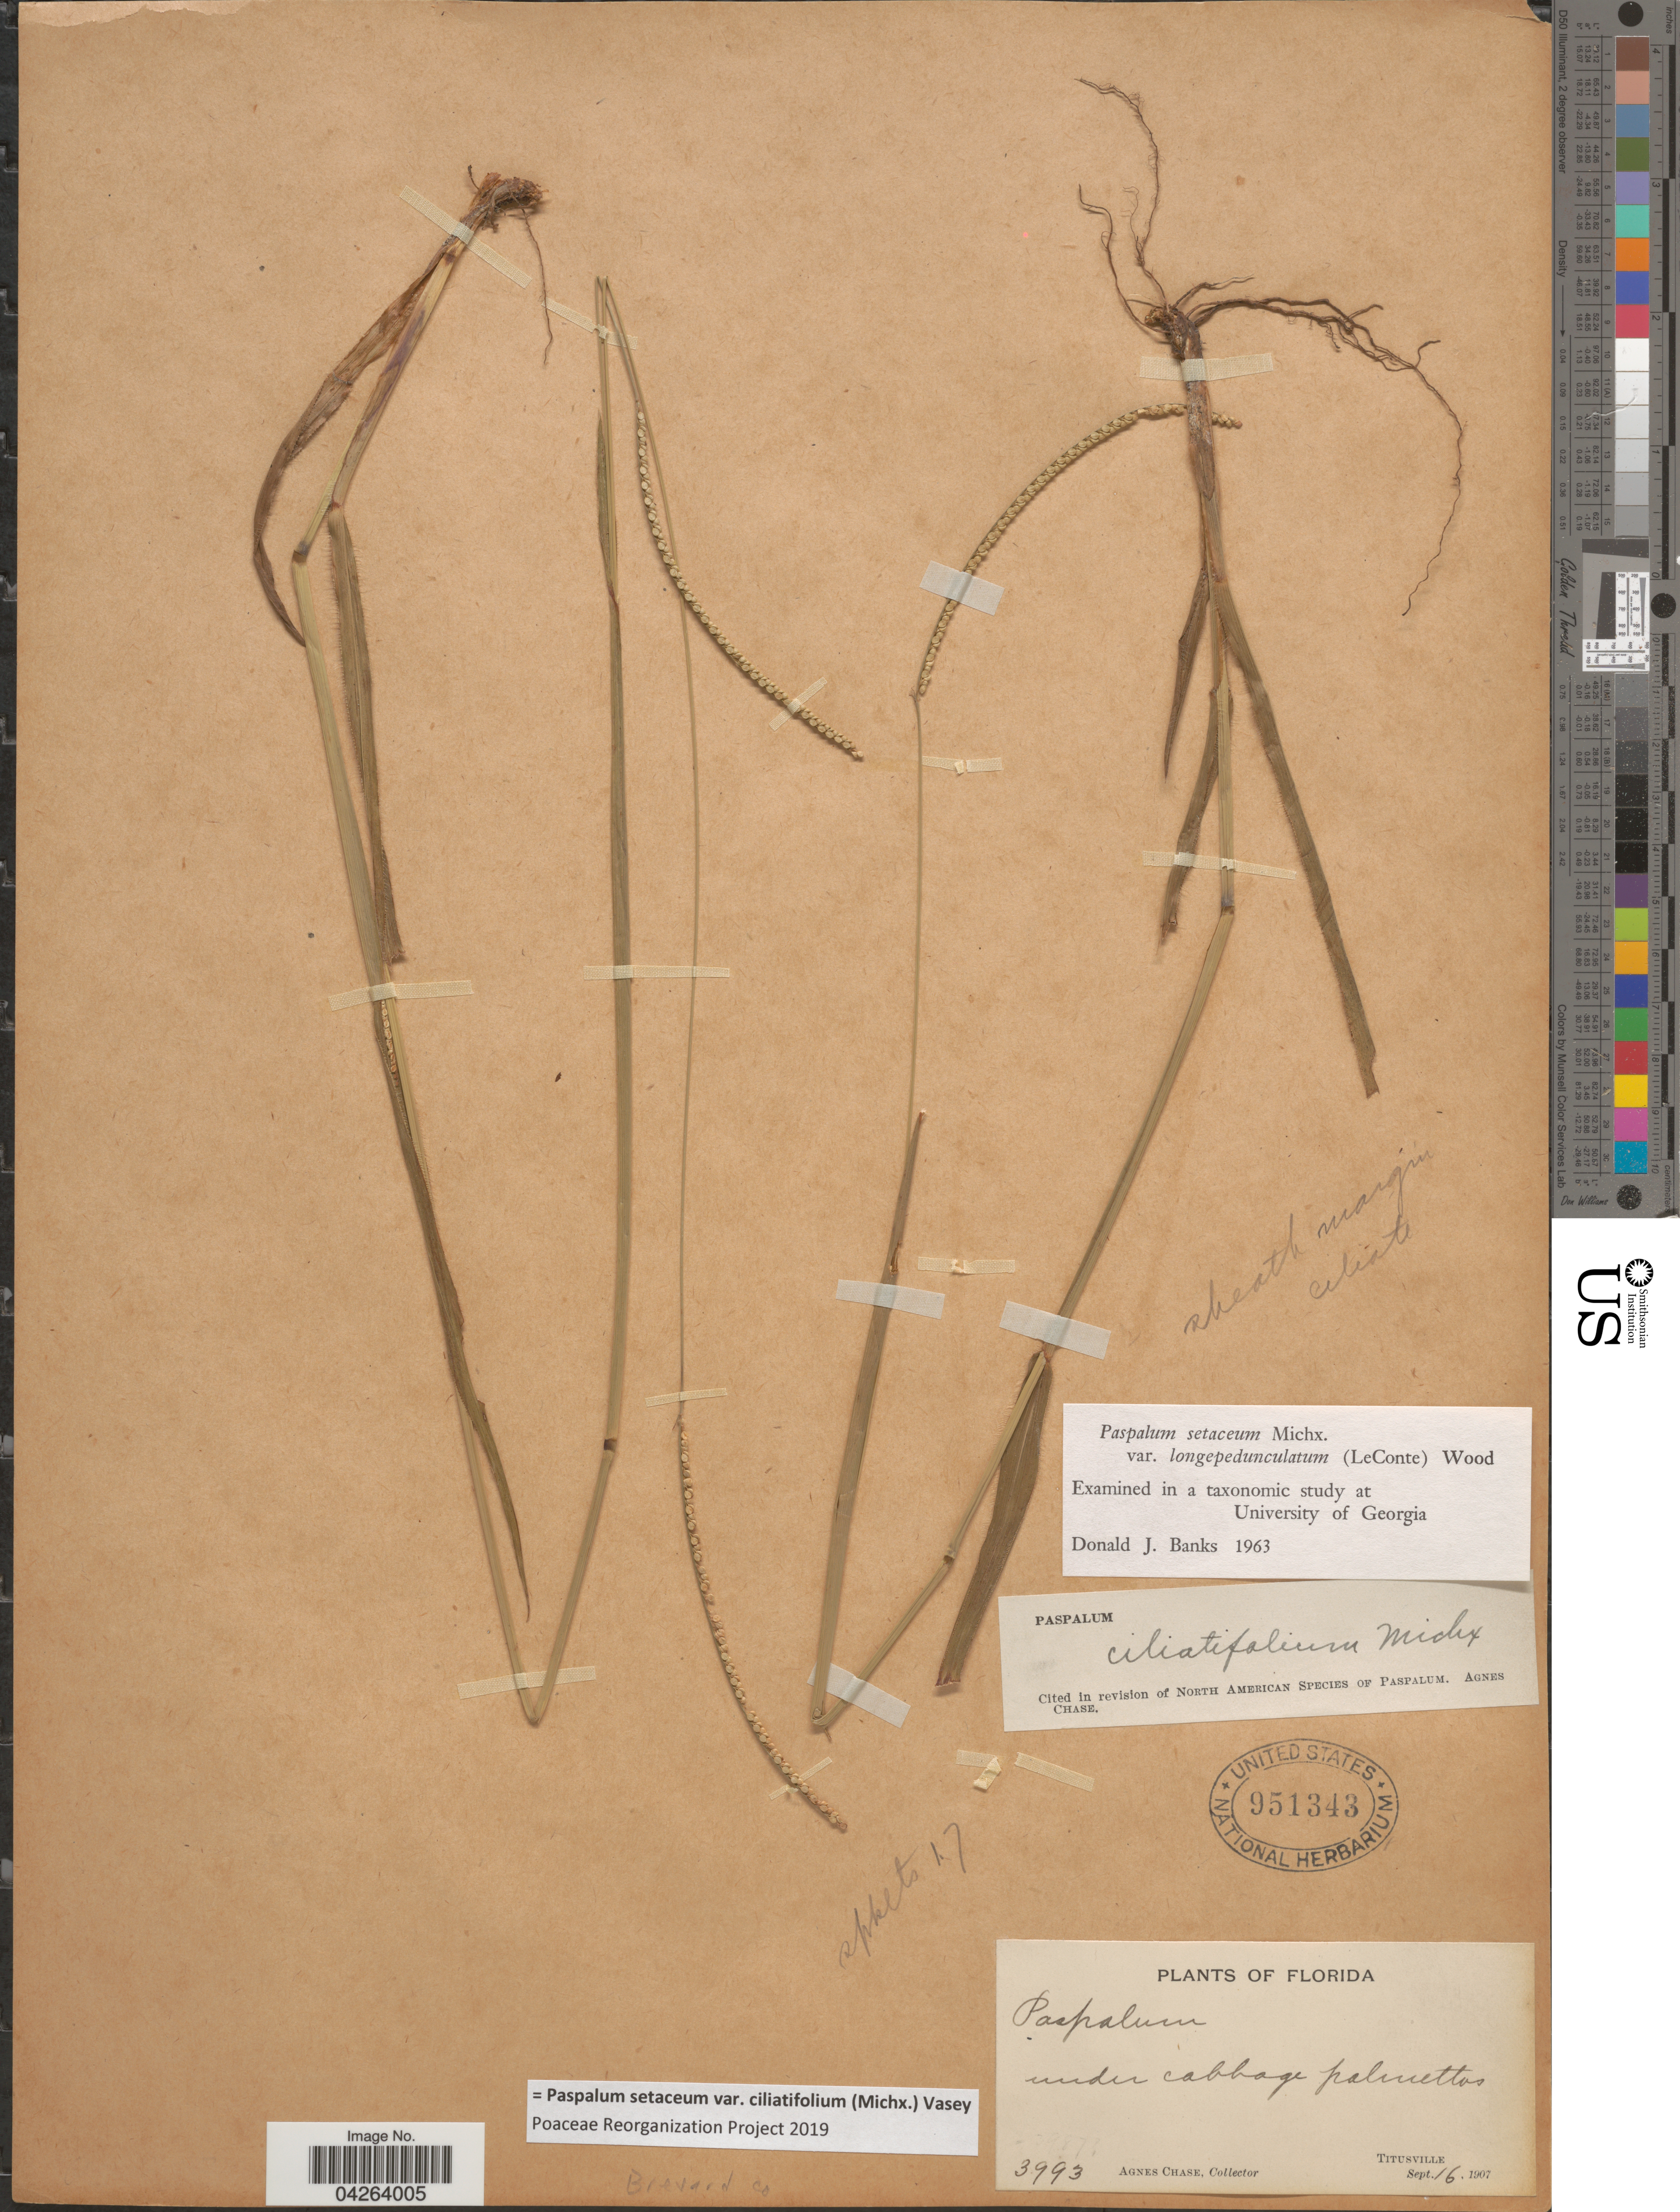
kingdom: Plantae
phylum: Tracheophyta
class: Liliopsida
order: Poales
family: Poaceae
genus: Paspalum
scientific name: Paspalum setaceum var. ciliatifolium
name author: (Michx.) Vasey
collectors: A. Chase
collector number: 3993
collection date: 1907-09-16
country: United States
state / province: Florida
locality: Under cabbage palmettos. Titusville. Brevard Co.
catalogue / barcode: US 951343